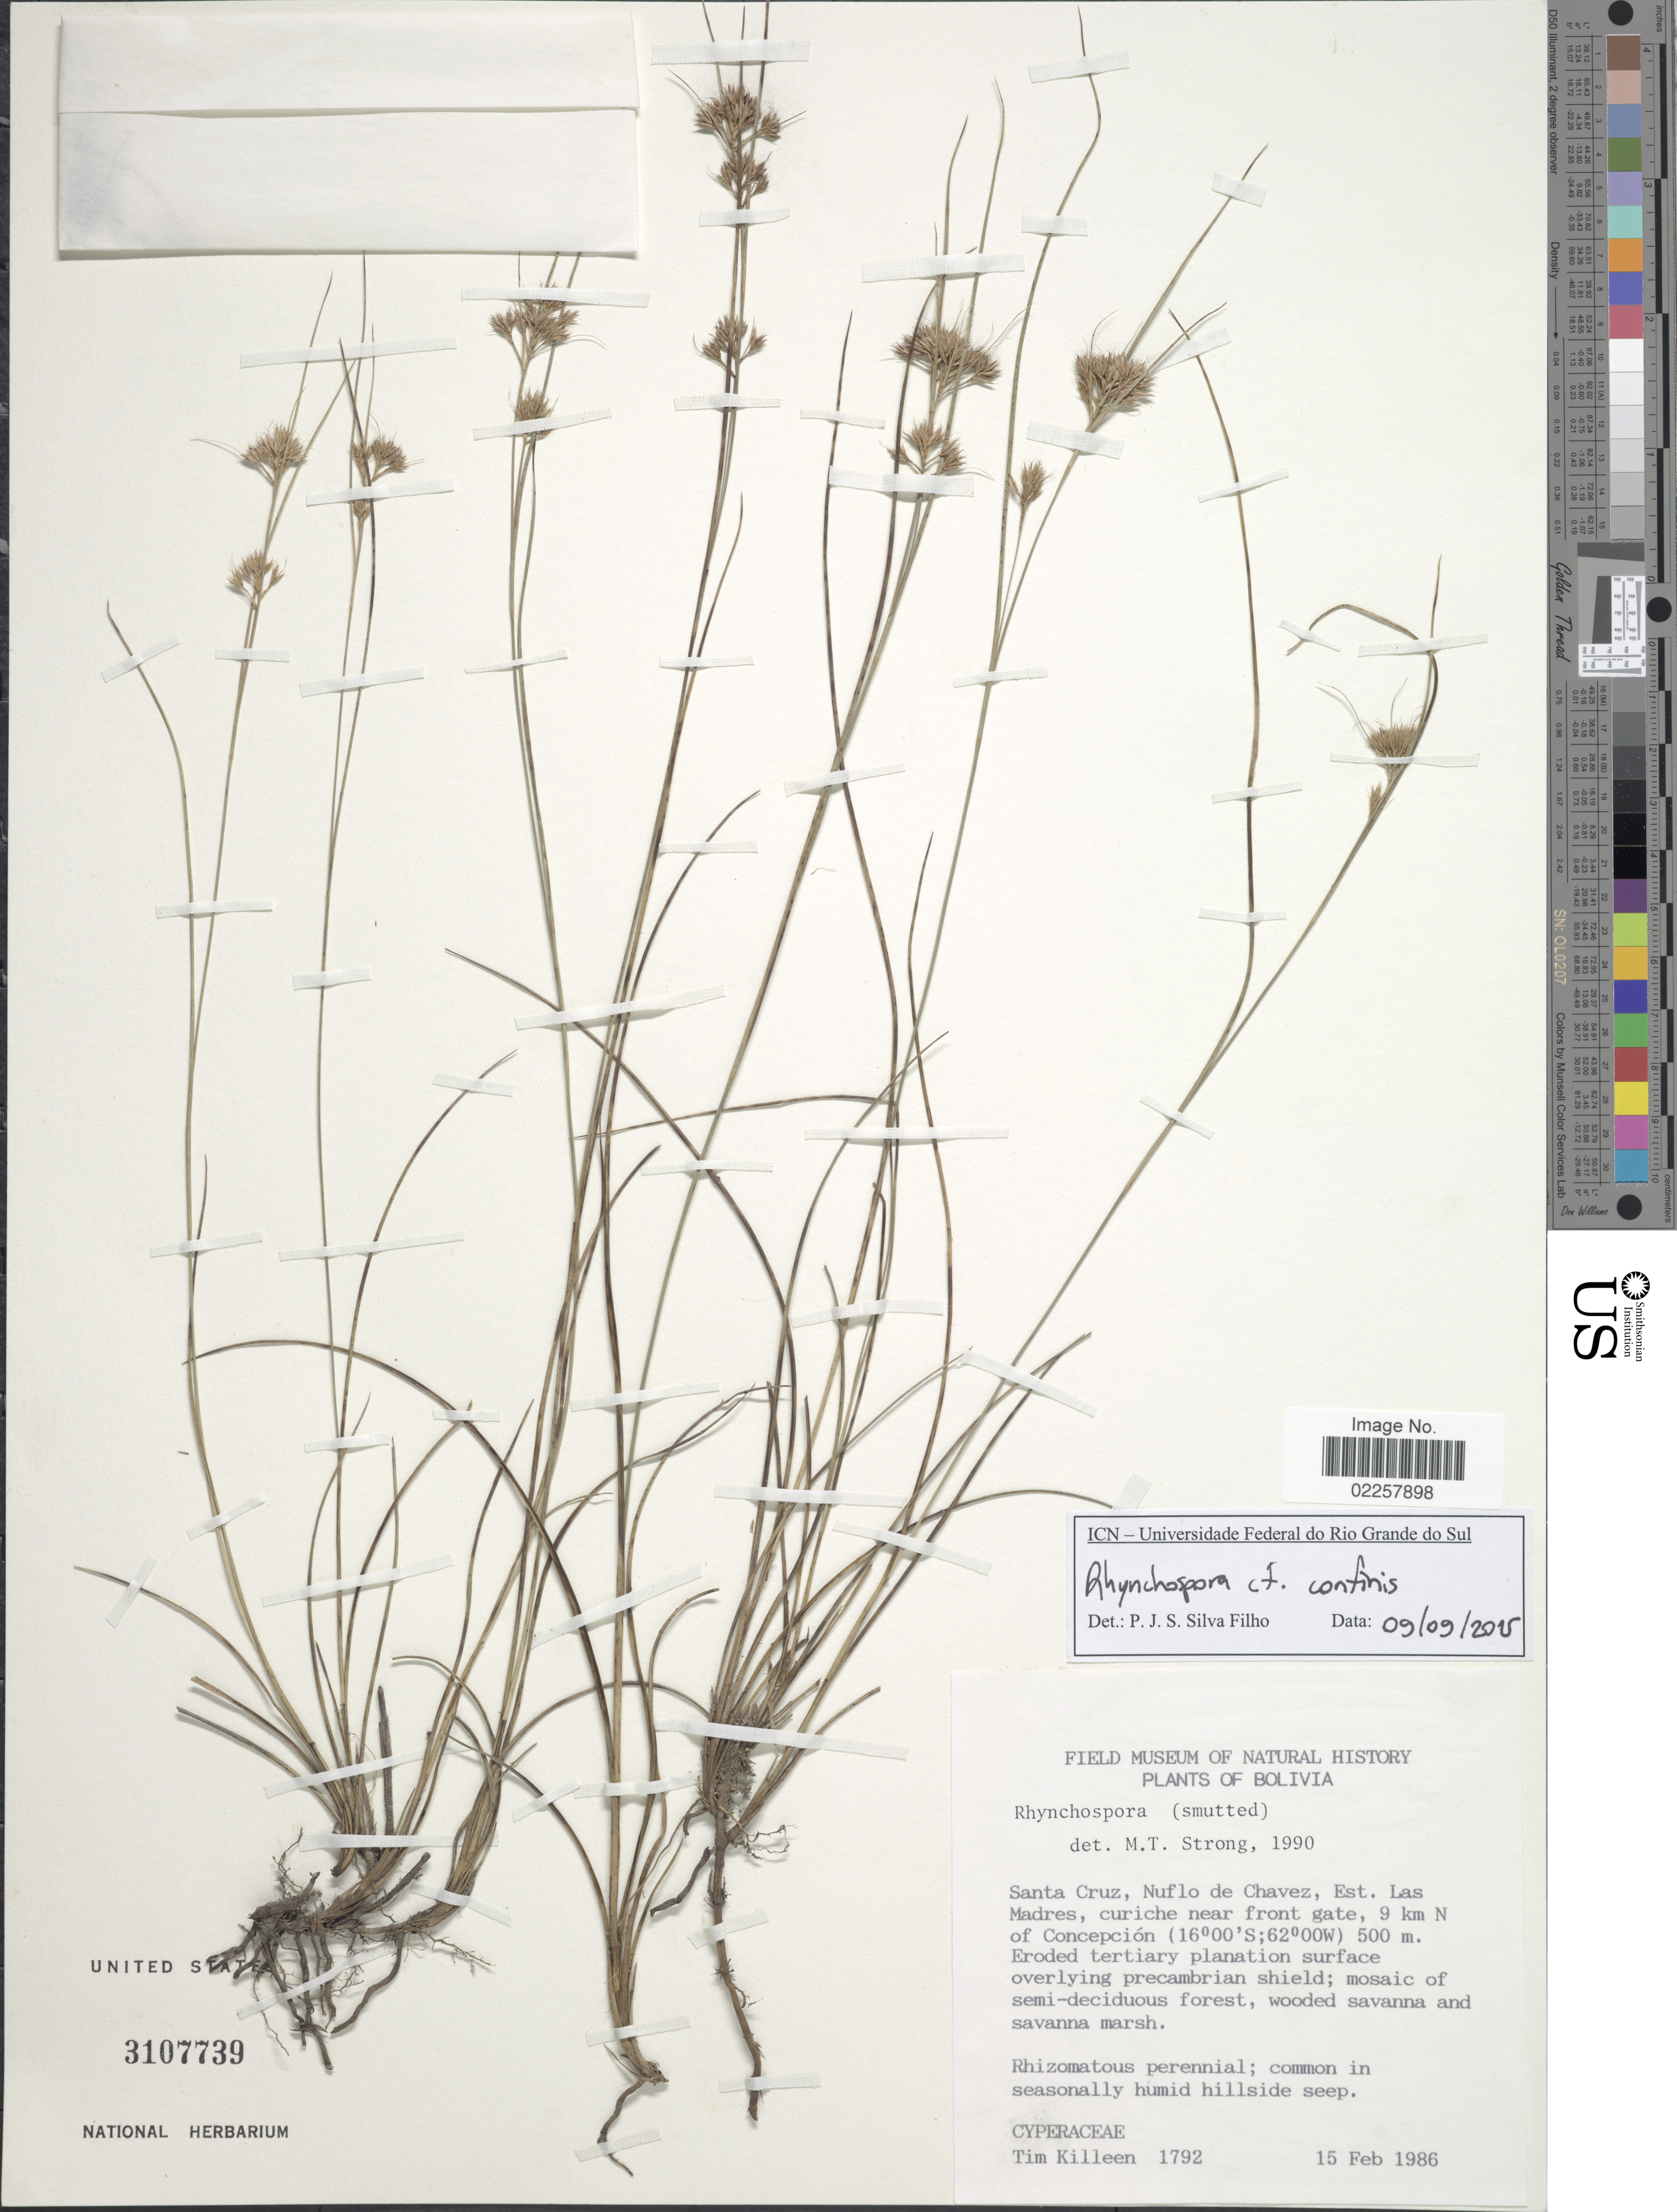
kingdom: Plantae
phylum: Tracheophyta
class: Liliopsida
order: Poales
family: Cyperaceae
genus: Rhynchospora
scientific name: Rhynchospora sp.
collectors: T. J. Killeen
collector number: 1792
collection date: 1986-02-05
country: Bolivia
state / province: Santa Cruz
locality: Santa Cruz, Nuflo de Chavez, Est. Las Madres, curiche near front gate, 9 km N of Concepcion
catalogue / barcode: US 3107739